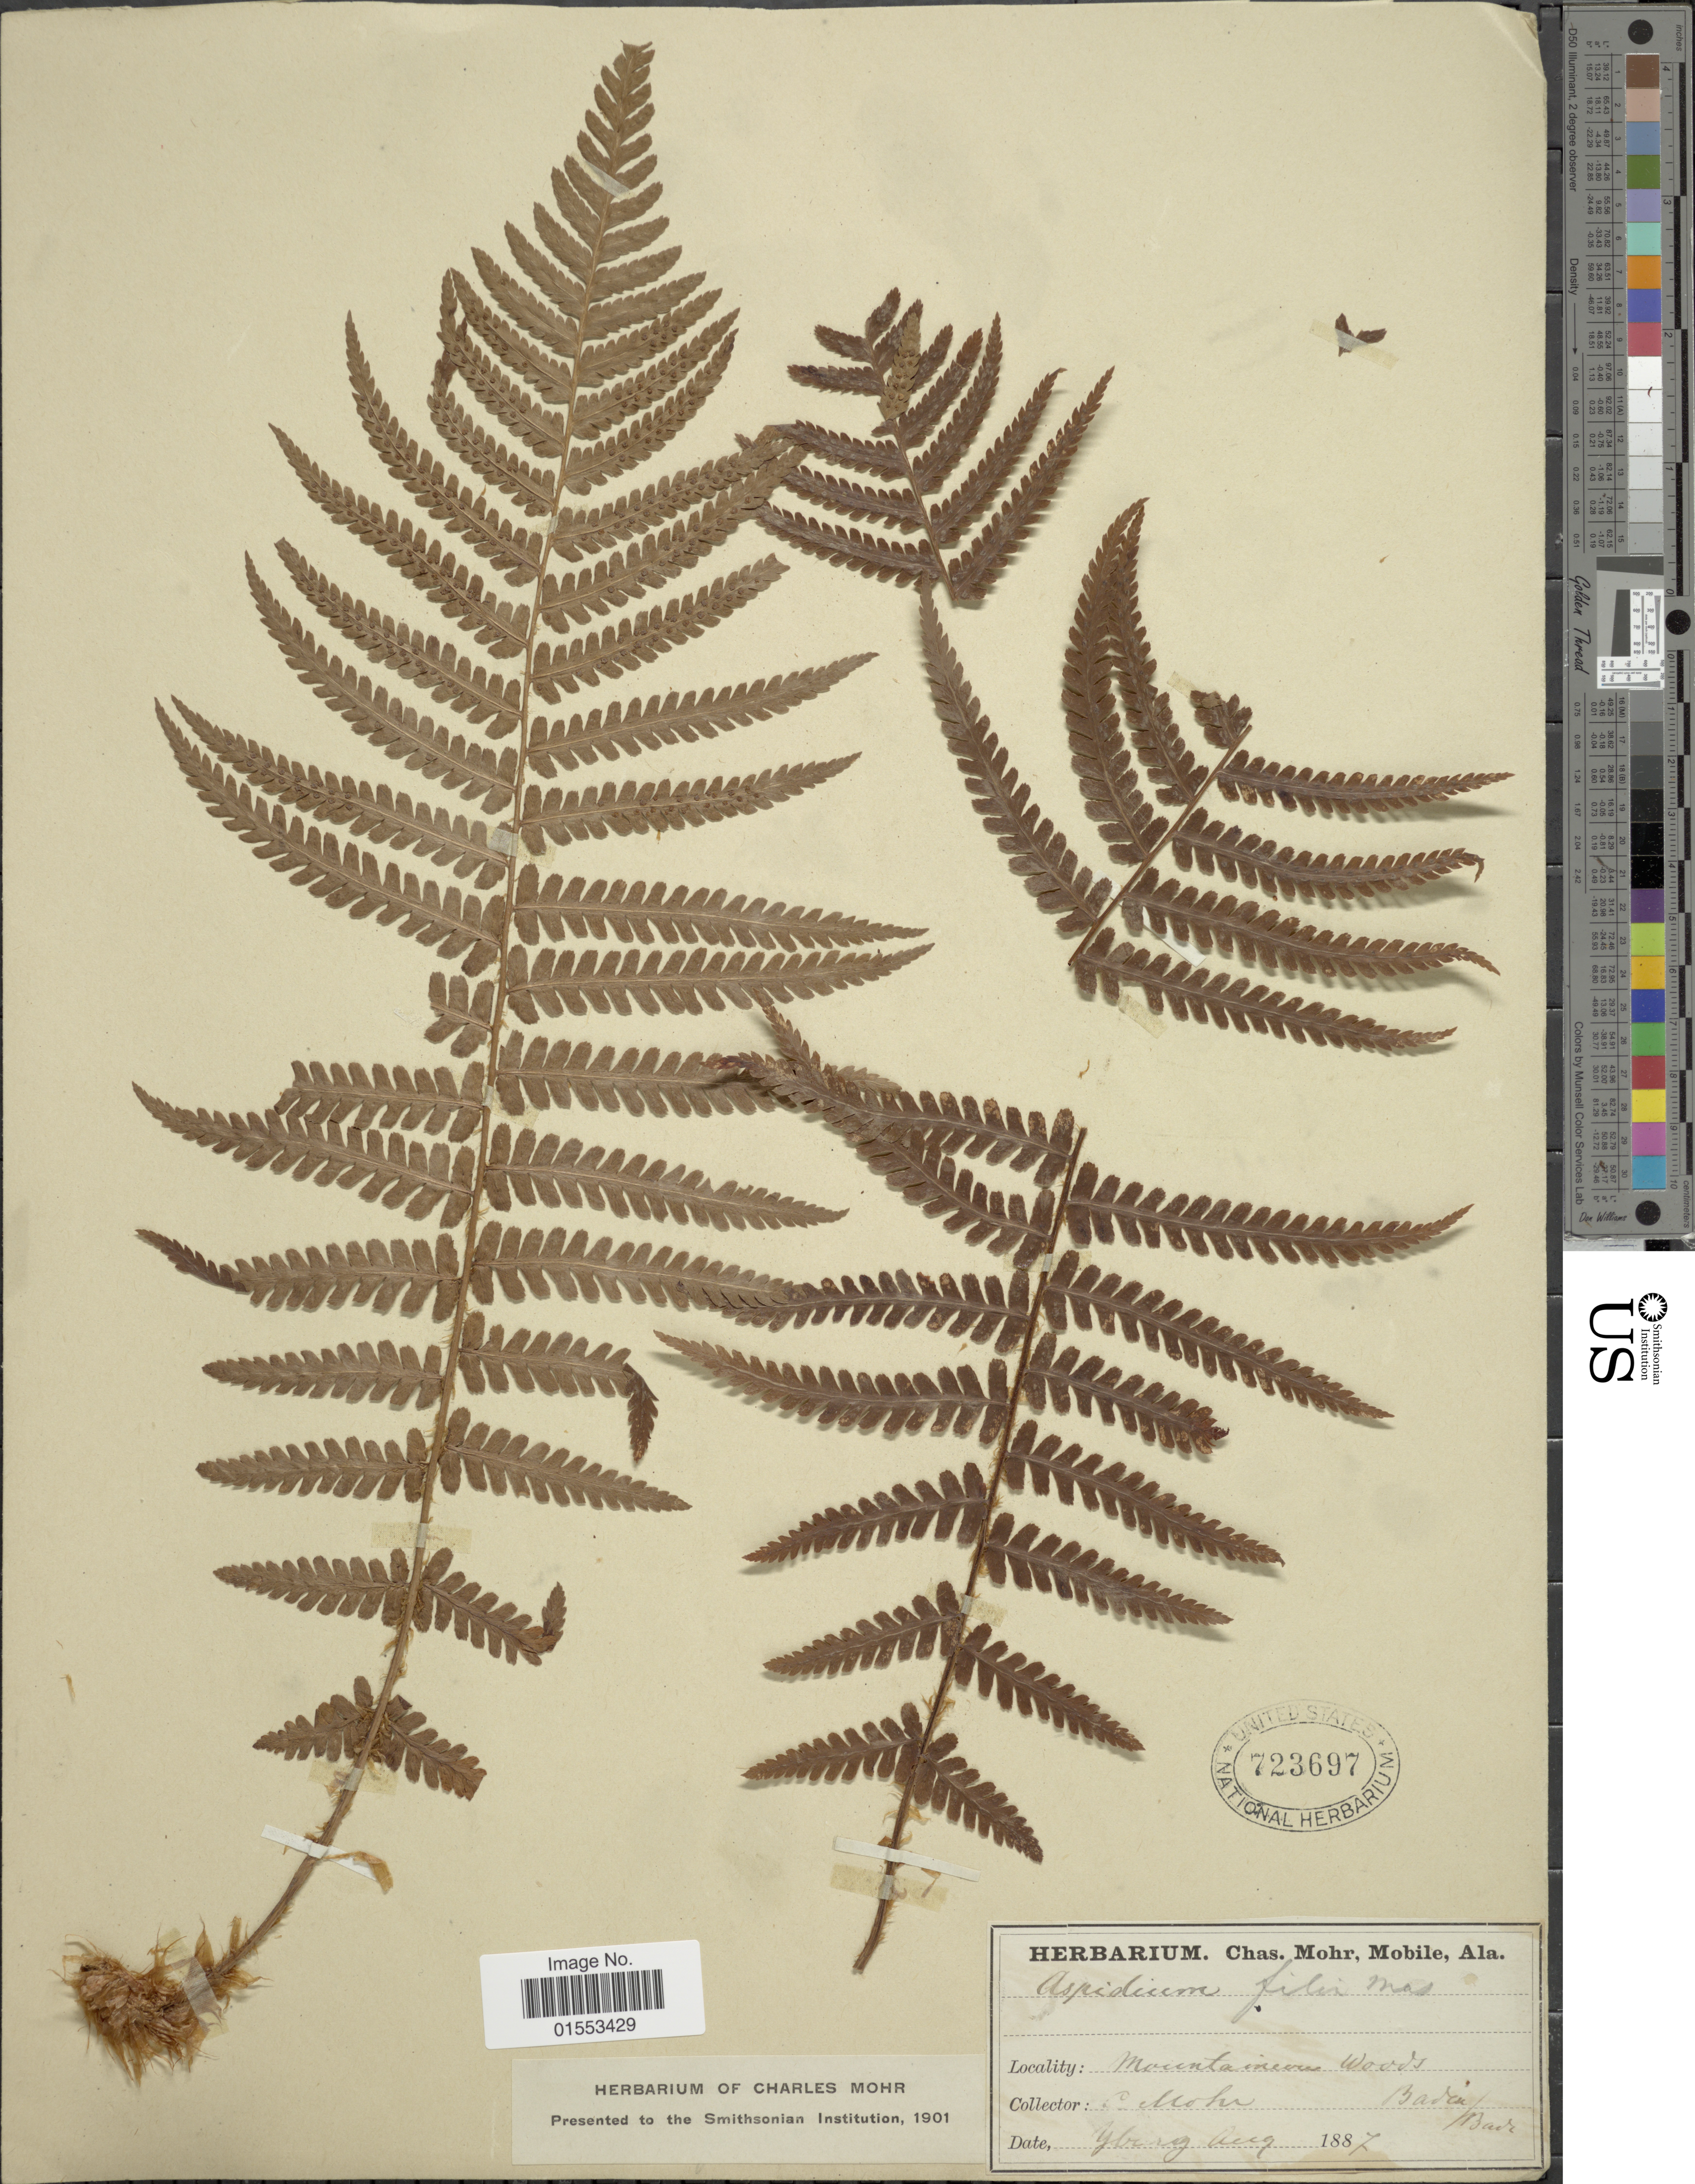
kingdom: Plantae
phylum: Tracheophyta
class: Polypodiopsida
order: Polypodiales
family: Dryopteridaceae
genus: Dryopteris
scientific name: Dryopteris filix-mas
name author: (L.) Schott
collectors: C. T. Mohr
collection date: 1887-08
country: Germany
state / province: Baden-Württemberg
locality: Mointainum Woods, Baden/Badr, Yb [illegible text]rg. [interpreted]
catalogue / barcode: US 723697